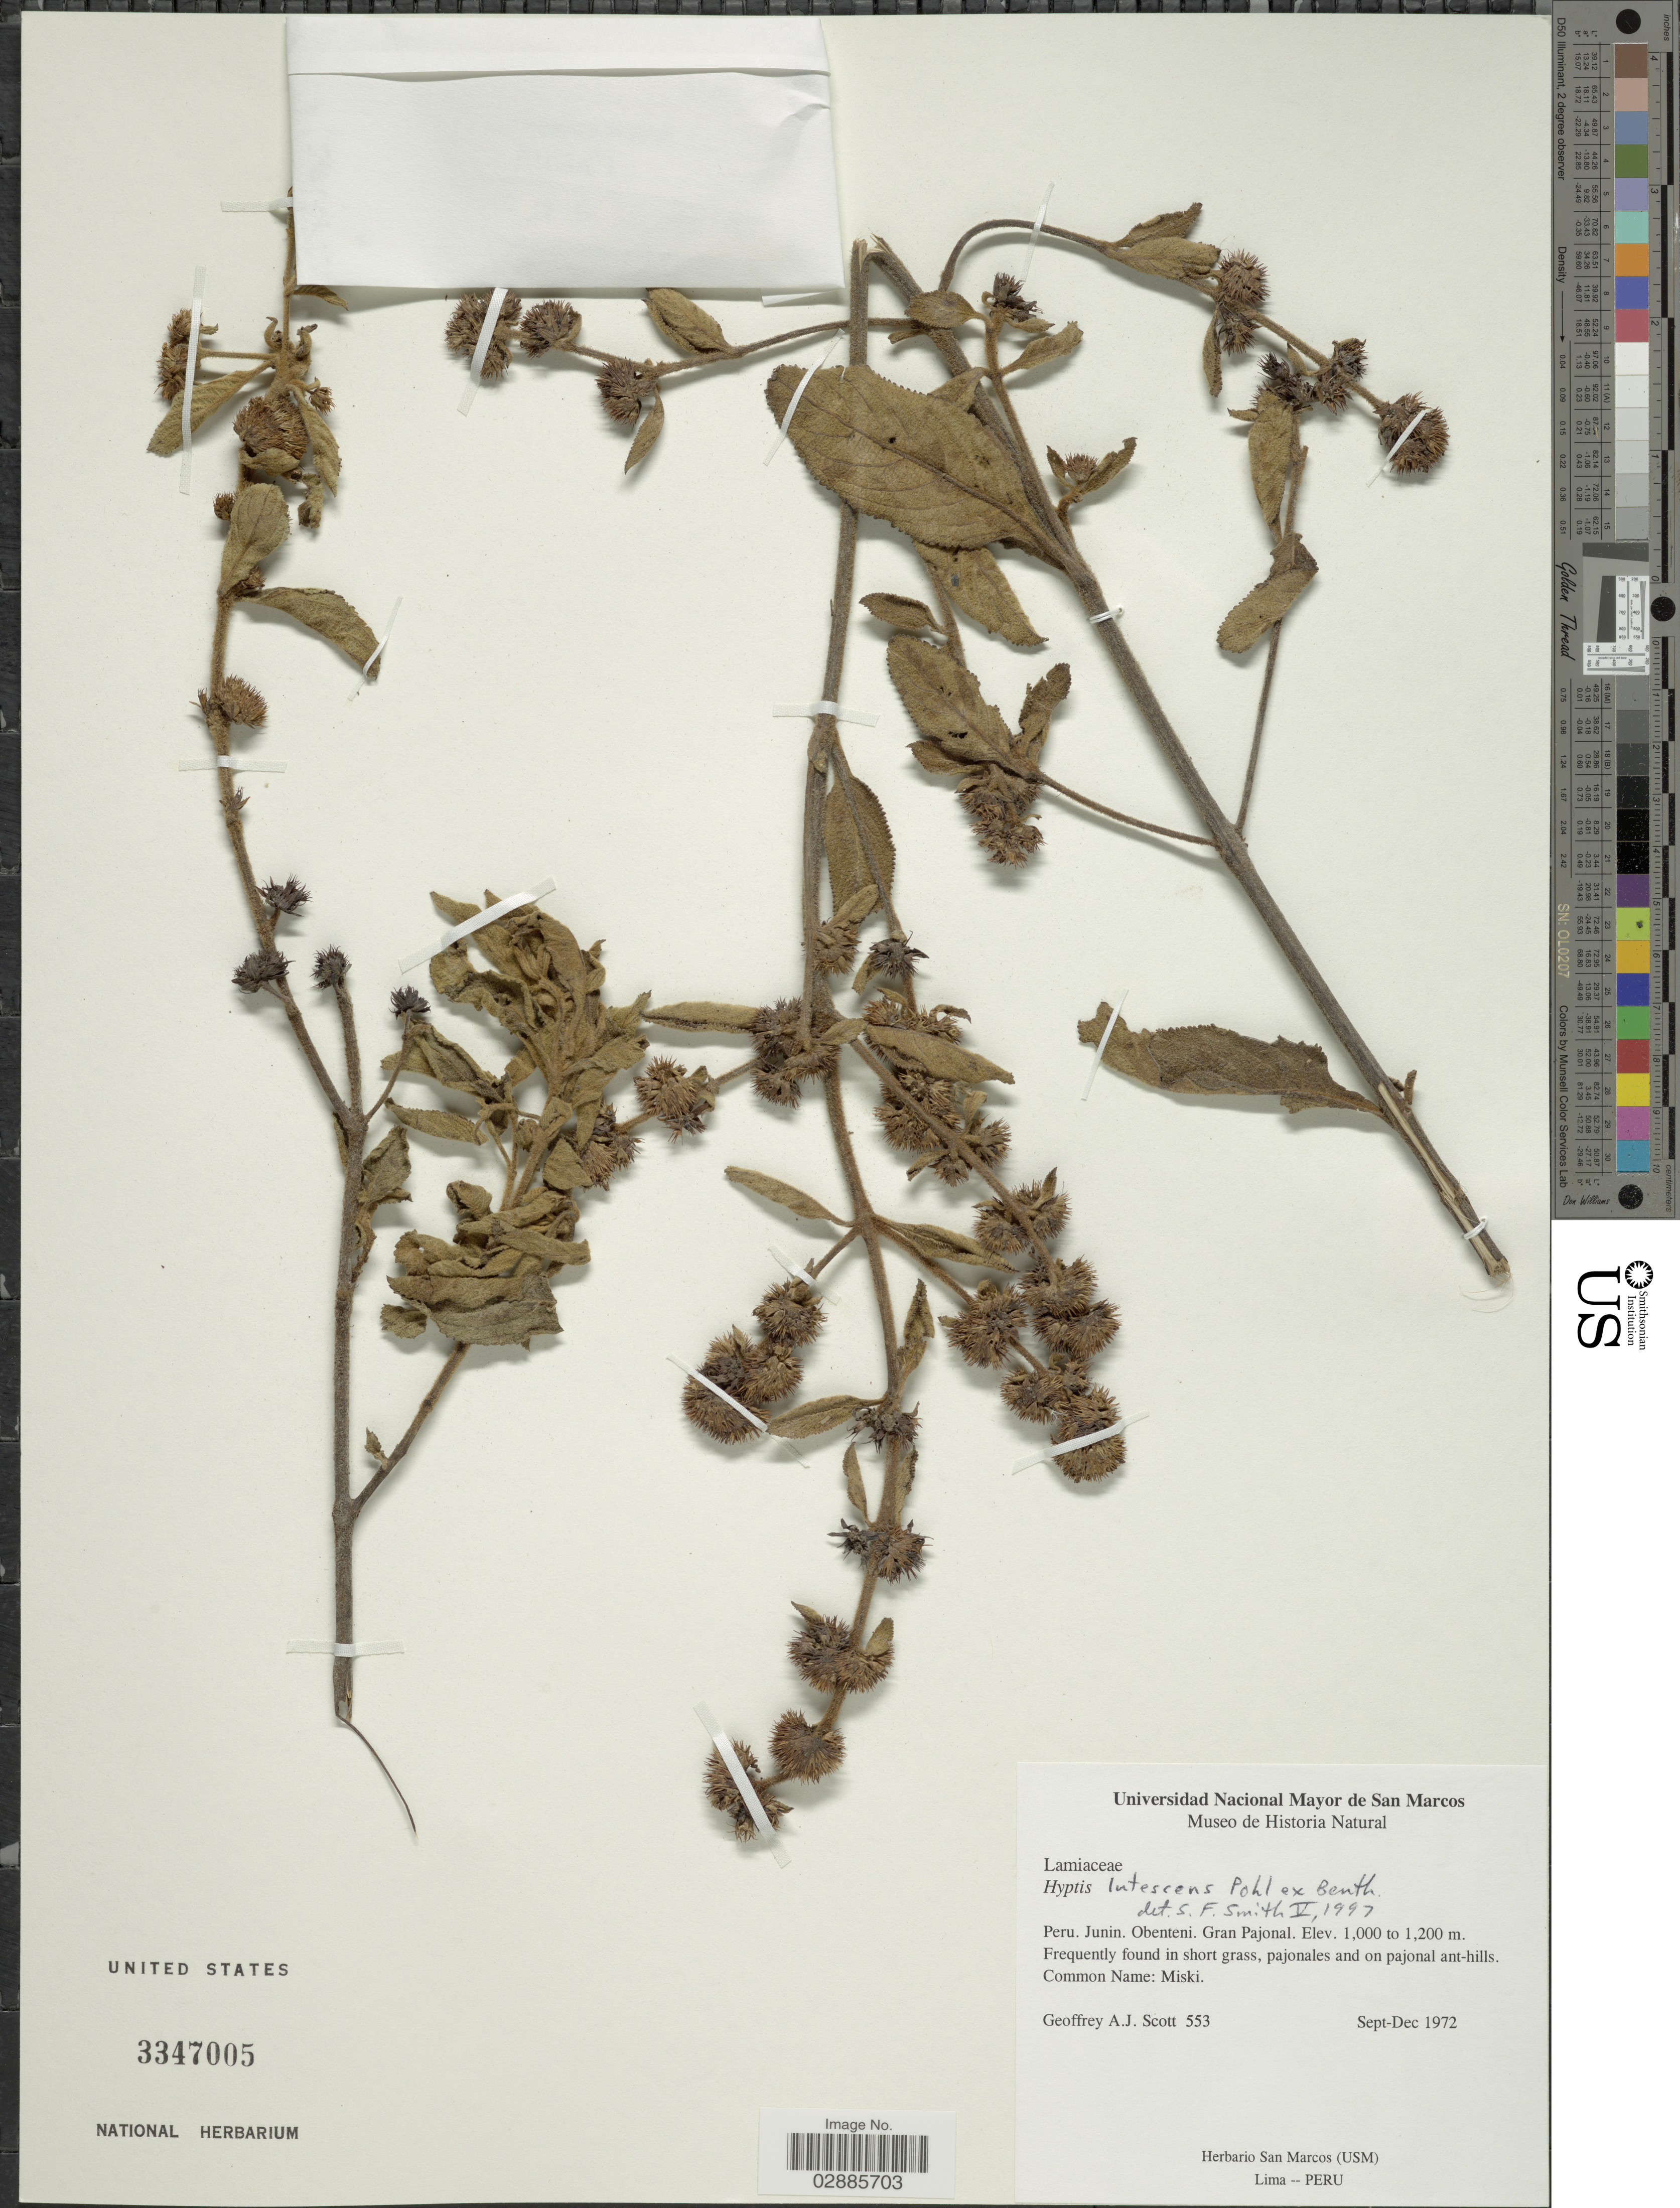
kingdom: Plantae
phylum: Tracheophyta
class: Magnoliopsida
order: Lamiales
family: Lamiaceae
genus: Hyptis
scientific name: Hyptis lutescens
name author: Pohl ex Benth.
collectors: G. Scott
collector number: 553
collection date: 1972-09/1972-12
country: Peru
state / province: Junín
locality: Obenteni. Gran Pajonal.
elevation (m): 1000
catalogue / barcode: US 3347005